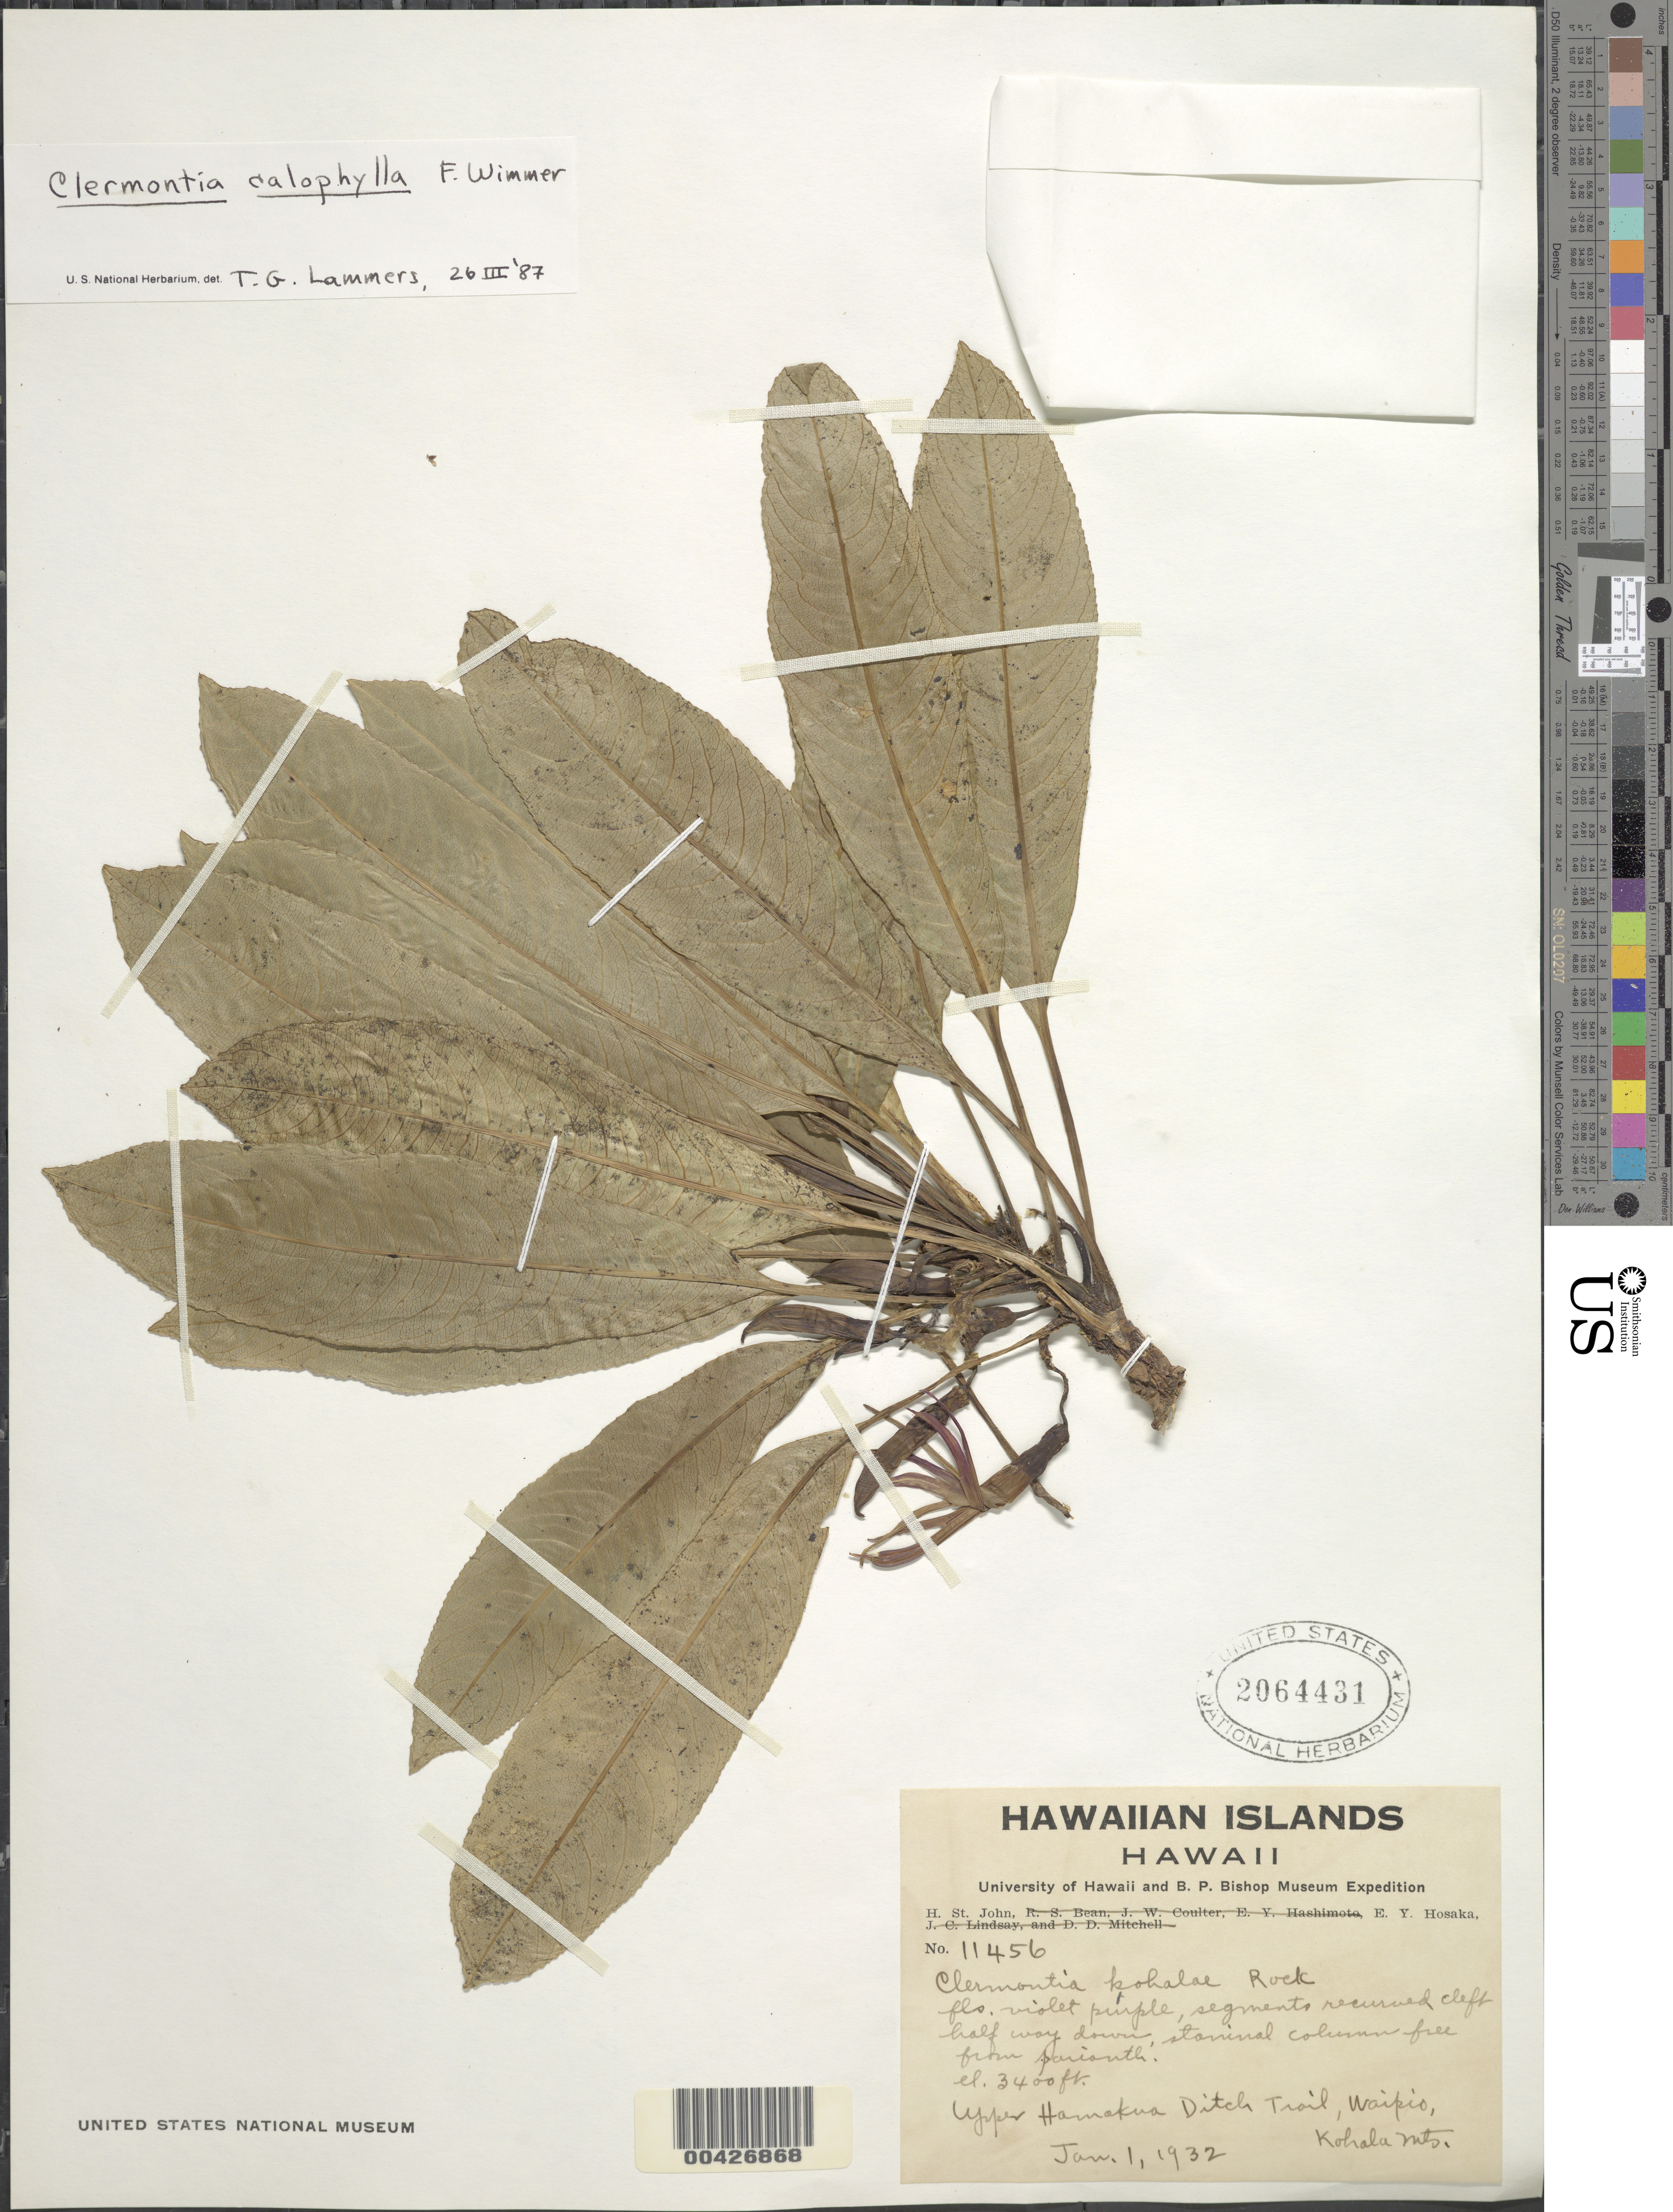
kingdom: Plantae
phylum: Tracheophyta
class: Magnoliopsida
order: Asterales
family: Campanulaceae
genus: Clermontia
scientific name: Clermontia calophylla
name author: E. Wimm.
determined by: Lammers, T. G.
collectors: H. St. John & E. Y. Hosaka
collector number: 11456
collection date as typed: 1 Jan 1932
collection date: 1932-01-01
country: United States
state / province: Hawaii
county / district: Hawaii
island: Hawaii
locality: Upper Hanakua Ditch Trail, Waipio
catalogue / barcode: US 2064431